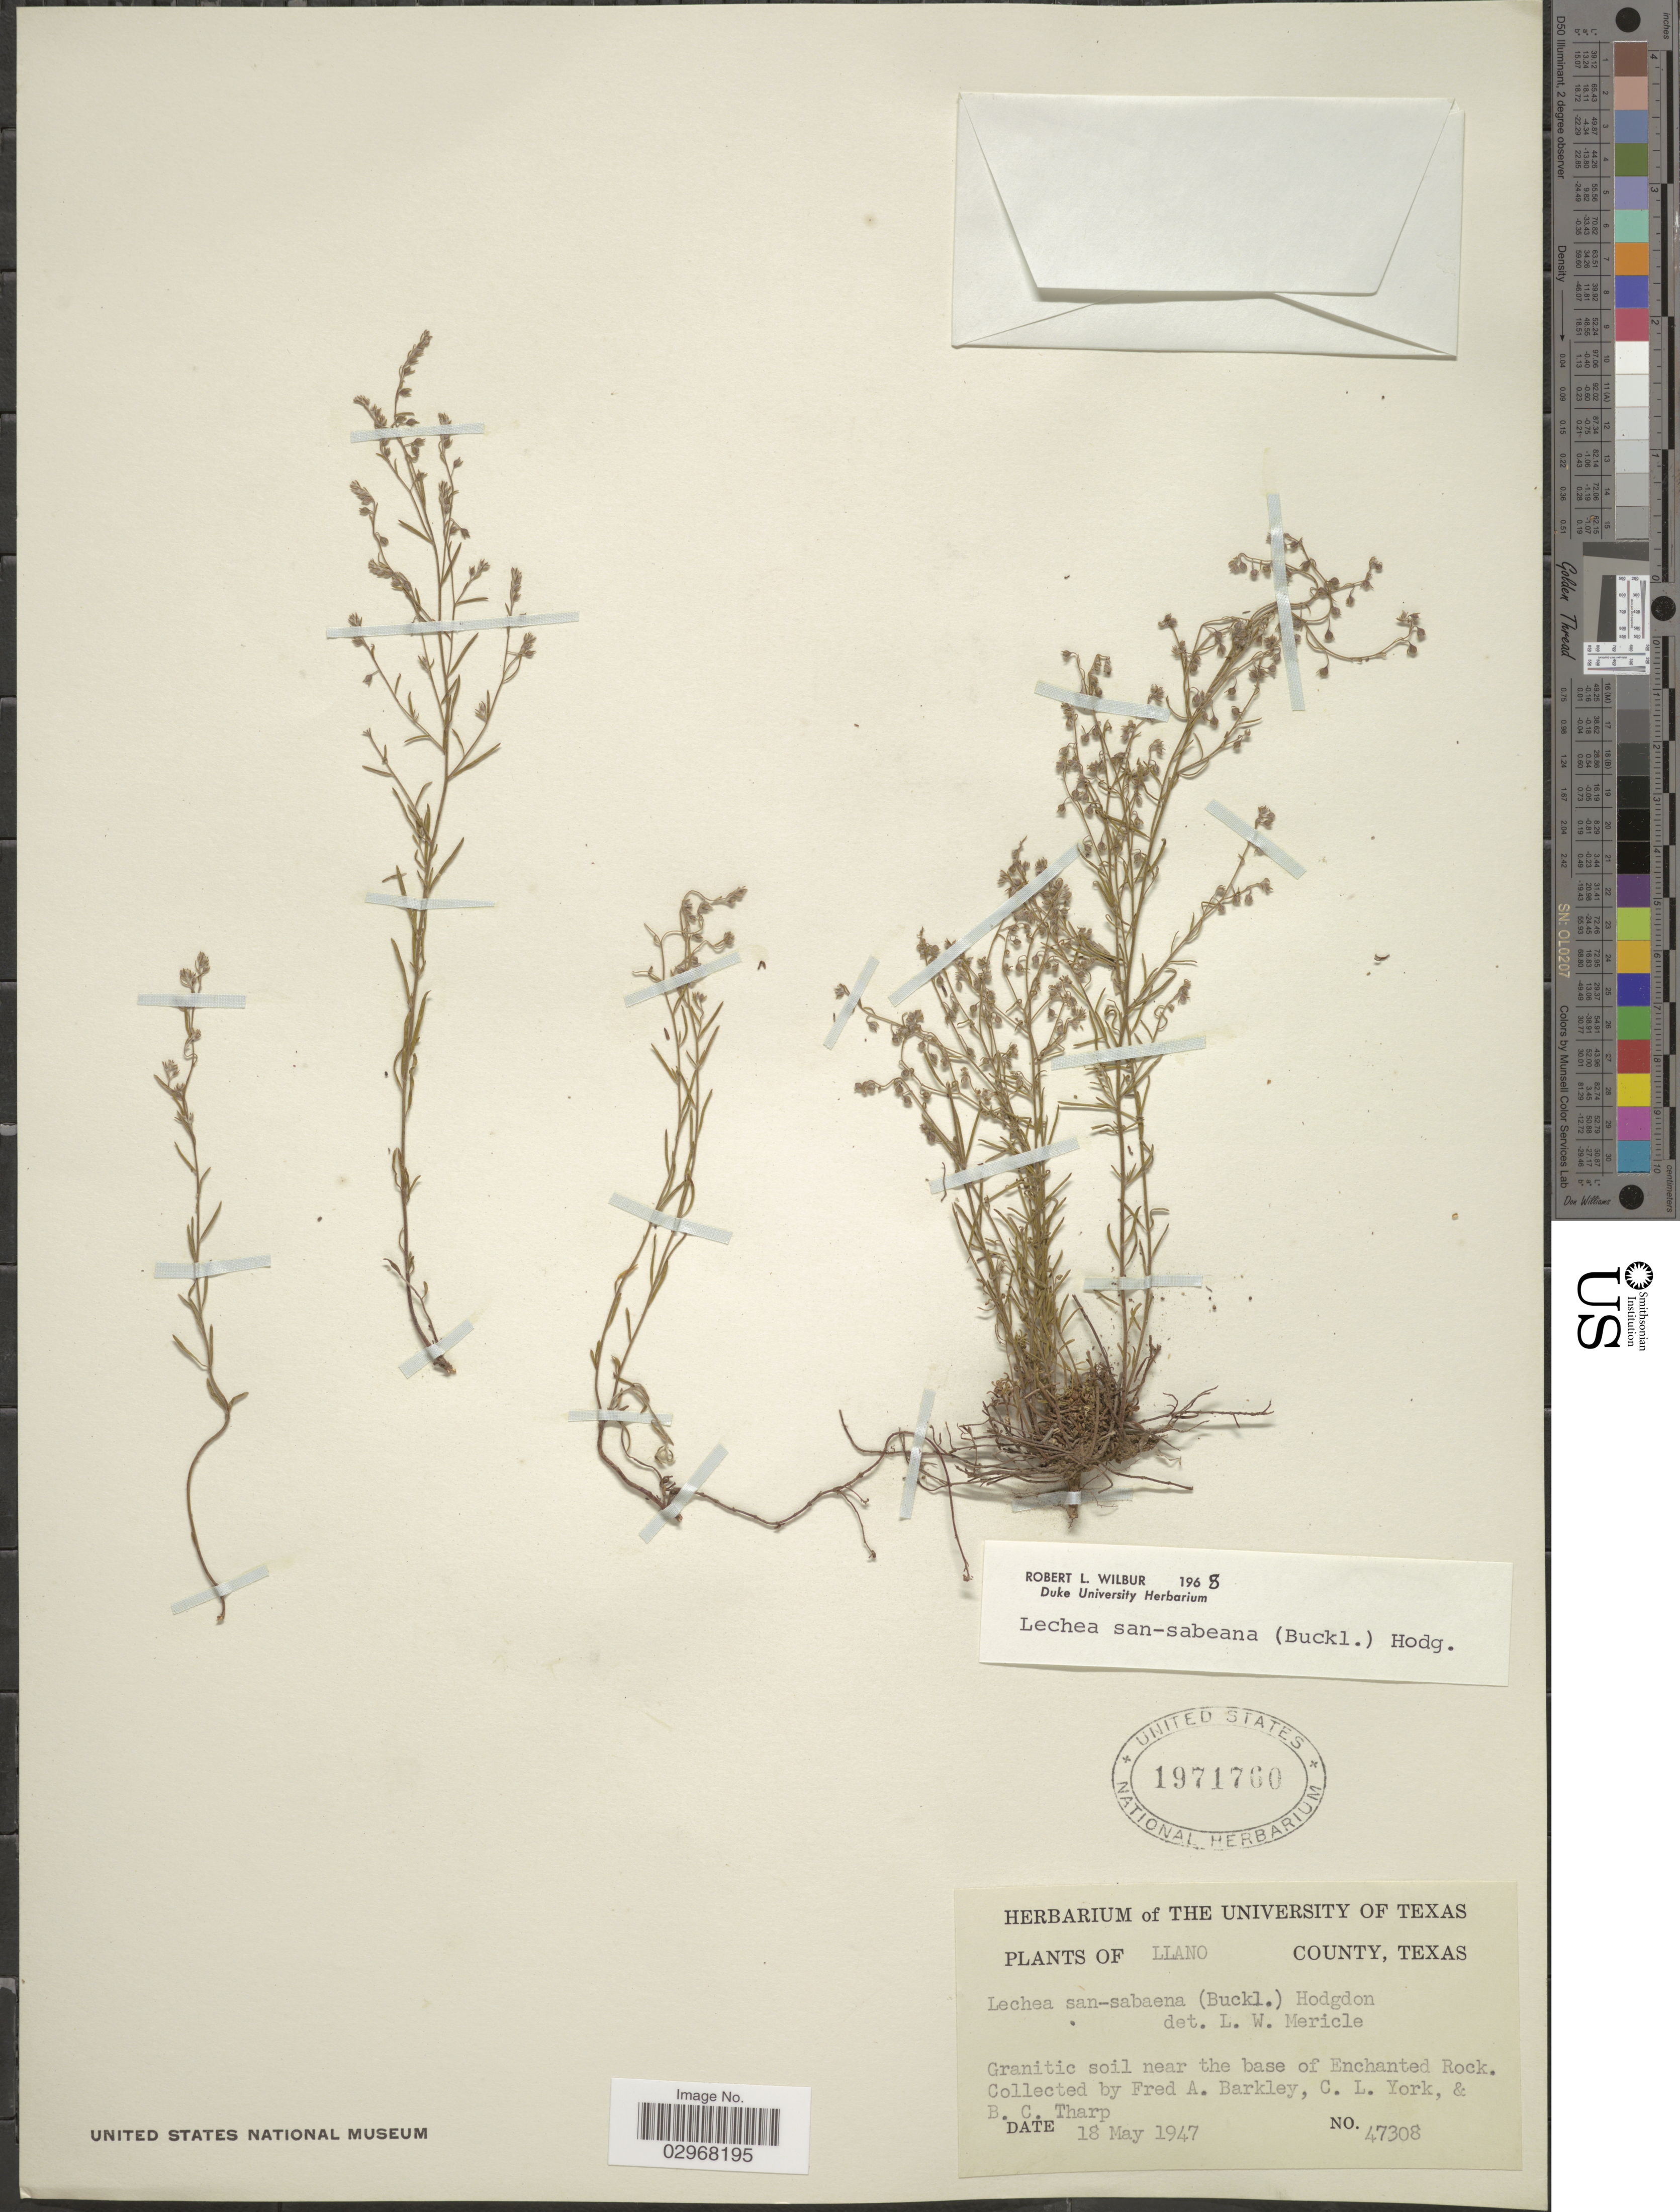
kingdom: Plantae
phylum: Tracheophyta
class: Magnoliopsida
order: Malvales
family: Cistaceae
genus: Lechea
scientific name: Lechea san-sabeana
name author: (Buckley) Hodgdon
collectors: F. A. Barkley, C. L. York & B. C. Tharp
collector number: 47308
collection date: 1947-05-18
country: United States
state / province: Texas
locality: Llano County. Granitic soil near the base of Enchanted Rock.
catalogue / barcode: US 1971760